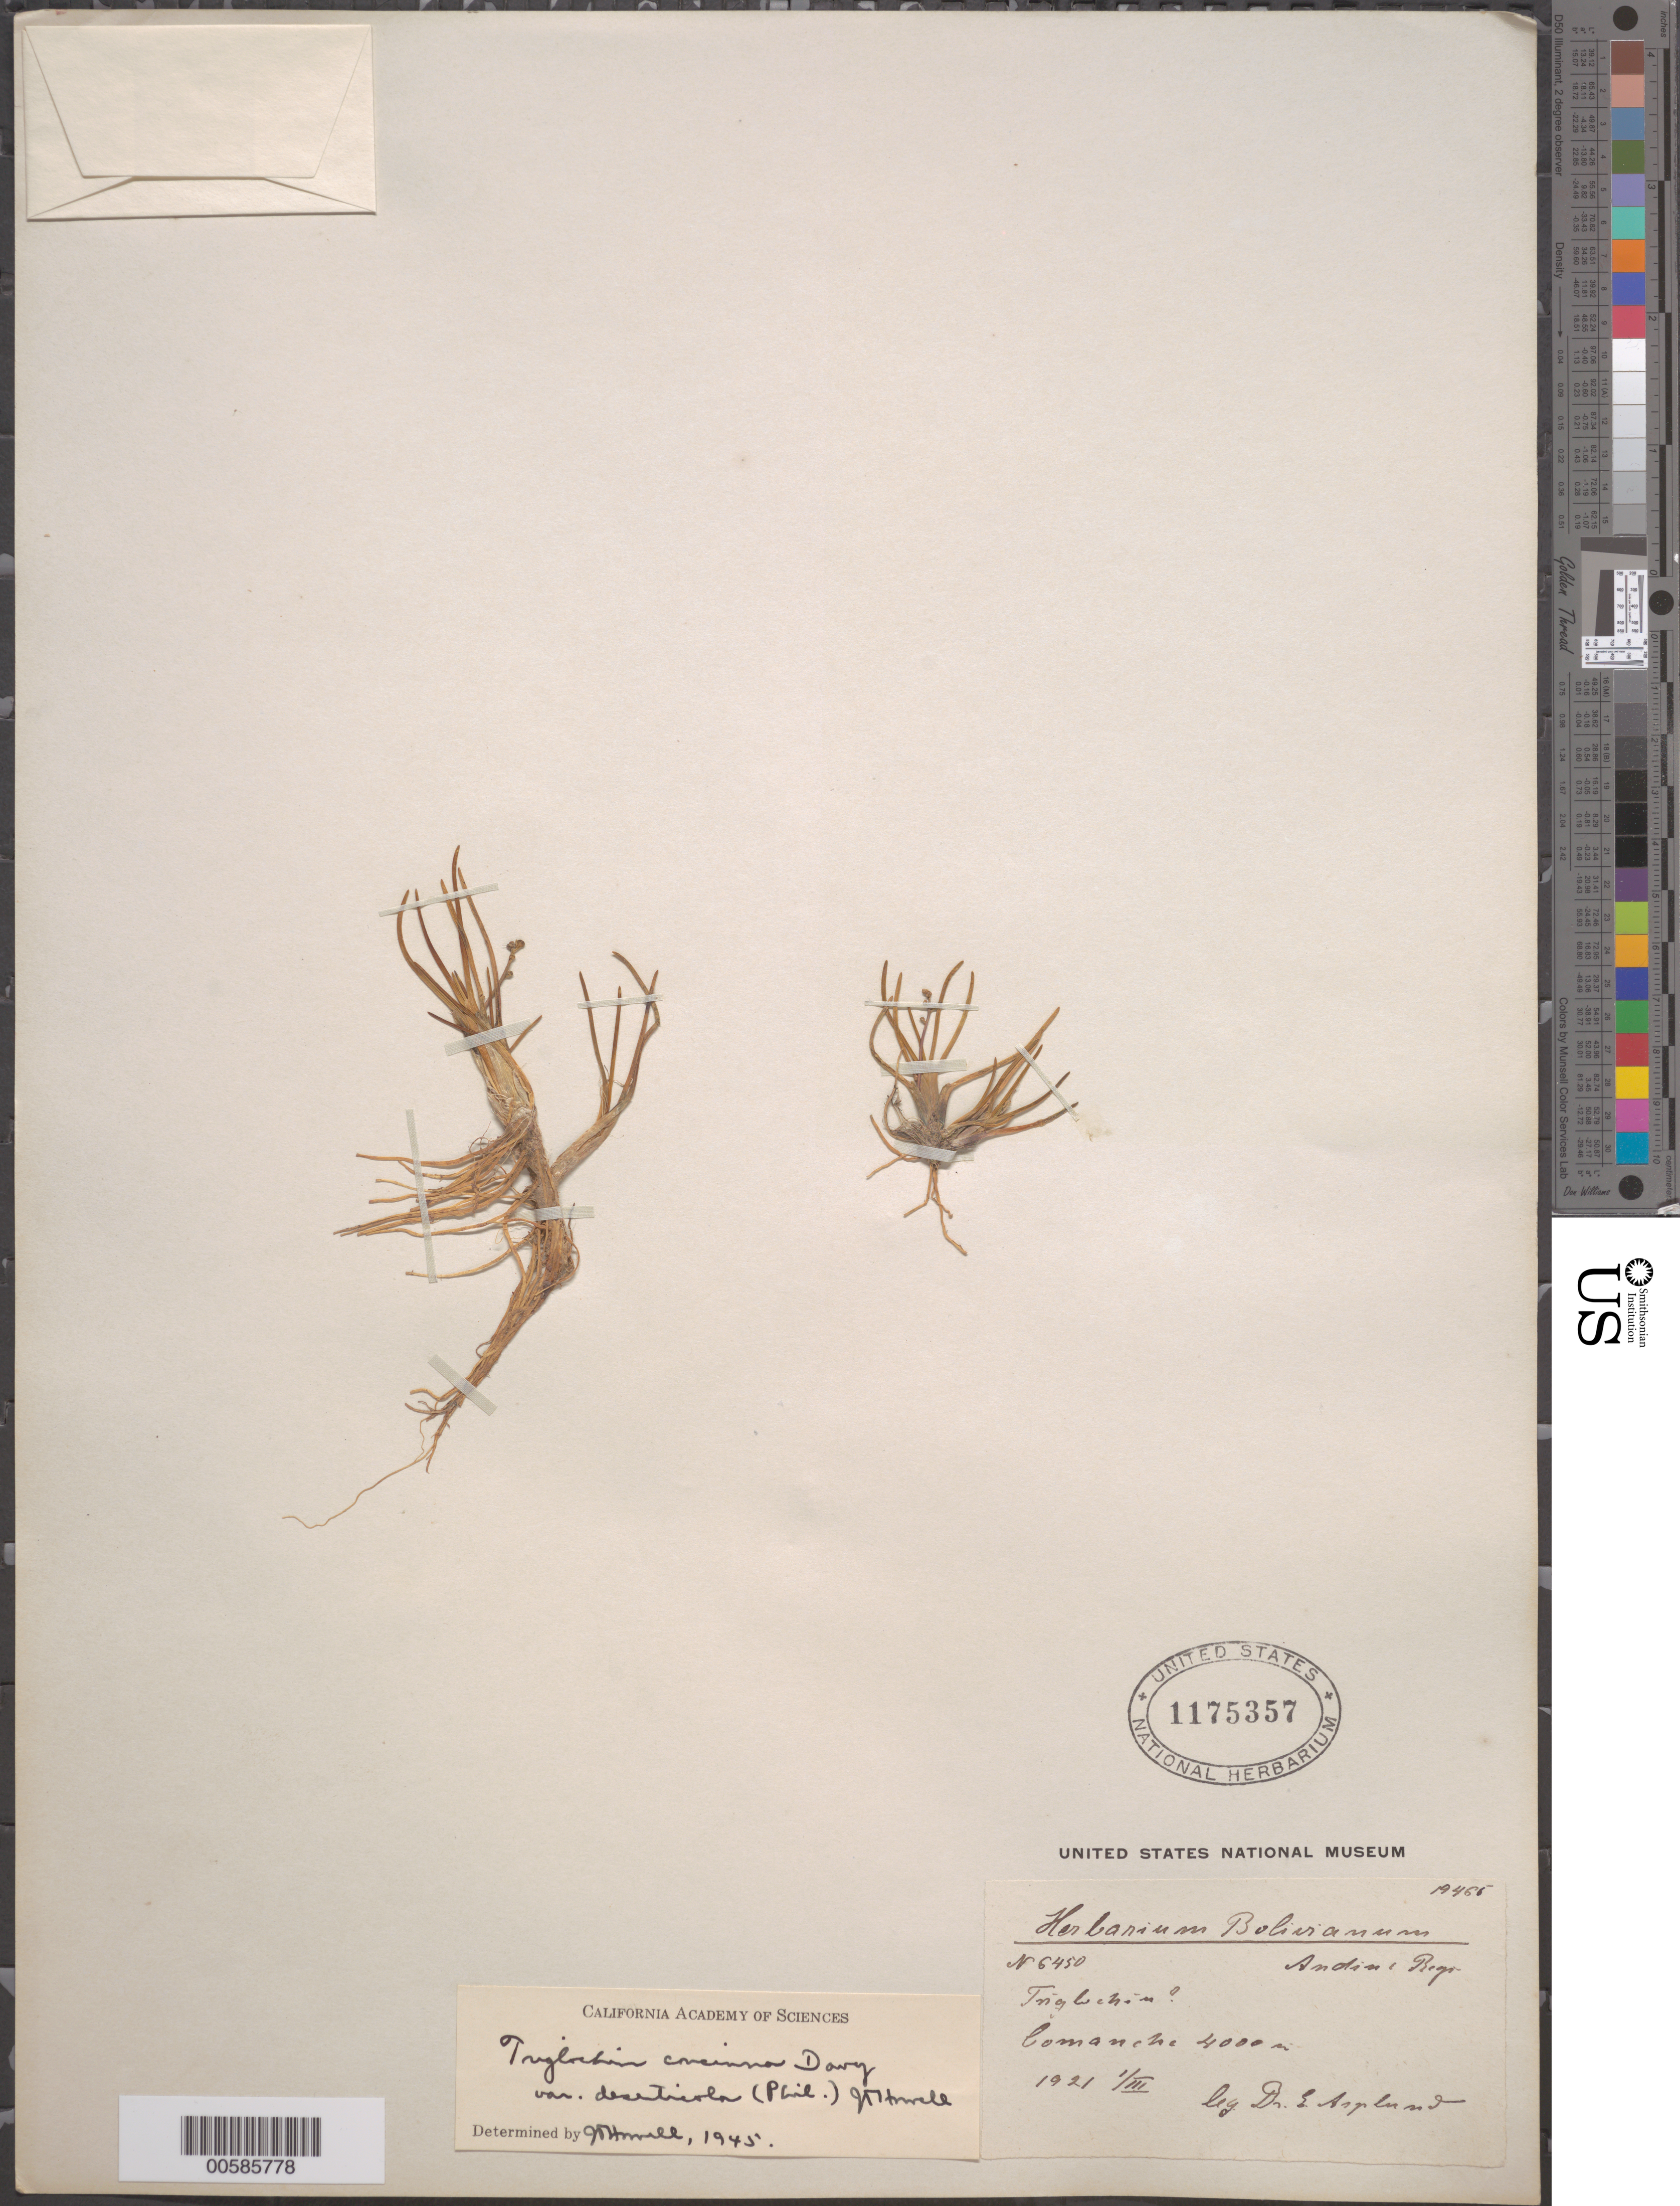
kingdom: Plantae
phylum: Tracheophyta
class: Liliopsida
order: Alismatales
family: Juncaginaceae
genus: Triglochin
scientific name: Triglochin concinna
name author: Davy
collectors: E. Asplund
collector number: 6450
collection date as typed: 01 Mar 1921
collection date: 1921-03-01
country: Bolivia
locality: Comanche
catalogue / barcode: US 1175357